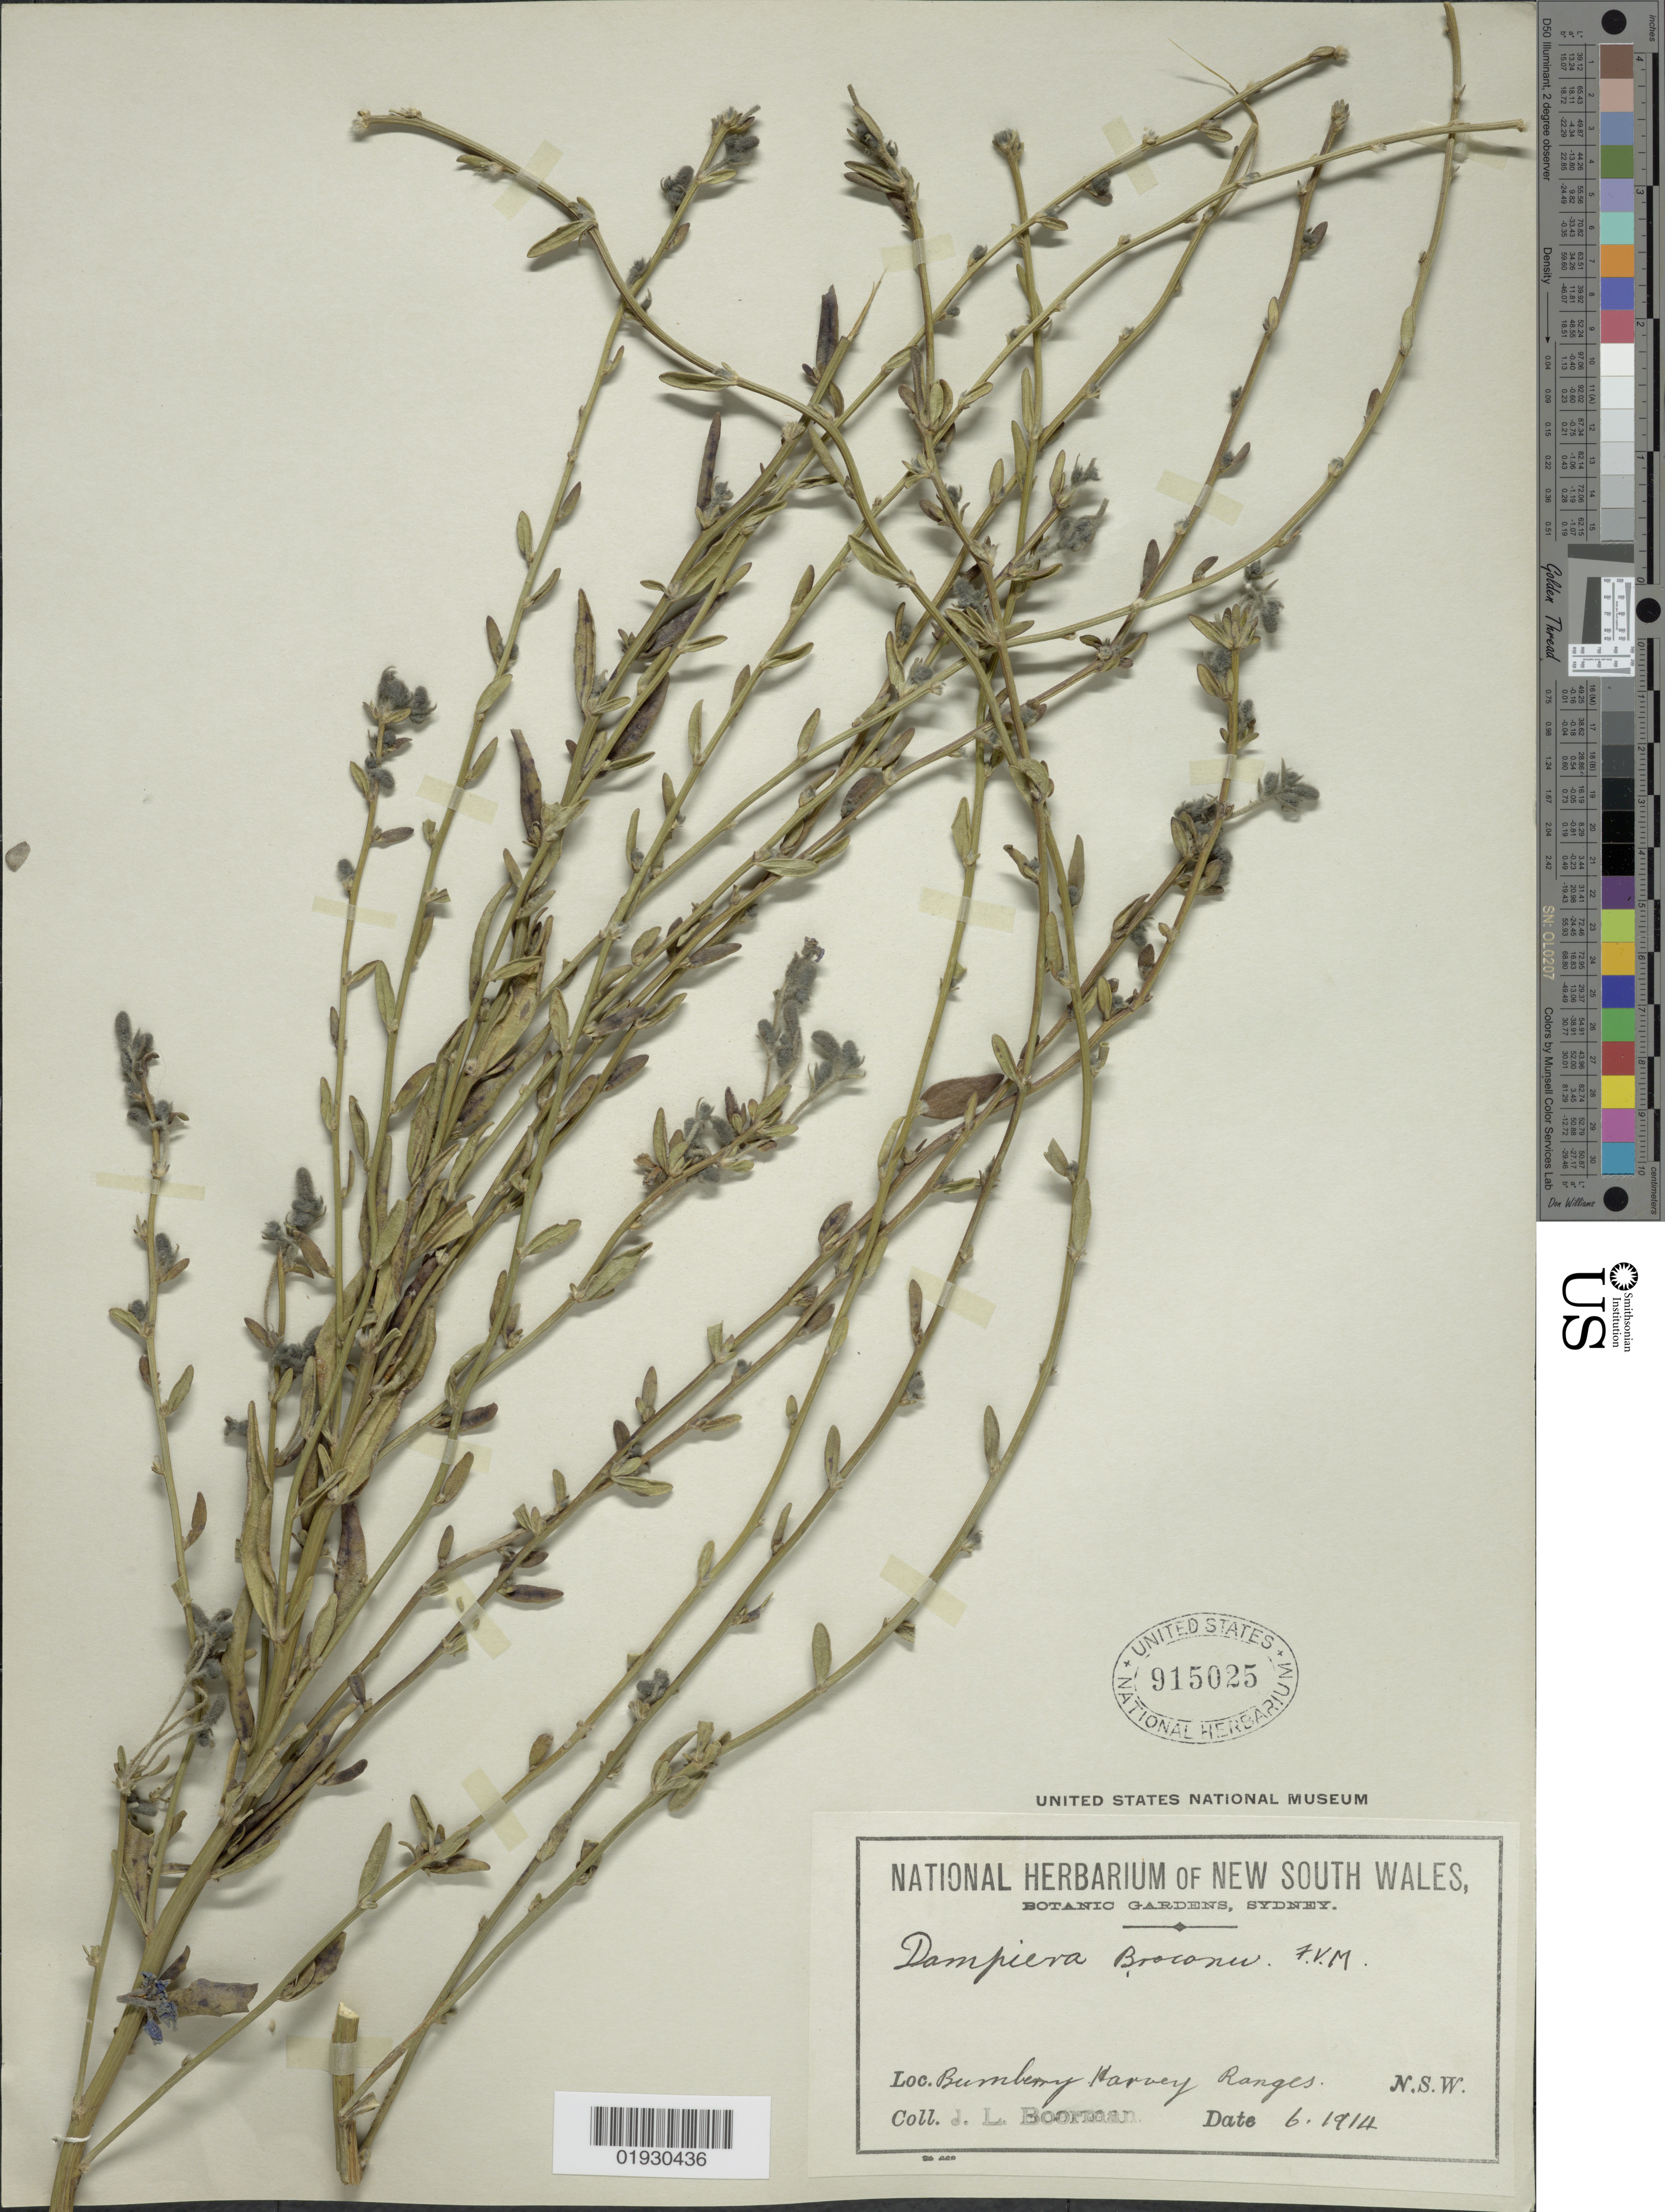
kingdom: Plantae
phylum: Tracheophyta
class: Magnoliopsida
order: Asterales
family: Goodeniaceae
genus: Dampiera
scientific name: Dampiera brownii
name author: F. Muell.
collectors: J. Boorman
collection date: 1914-06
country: Australia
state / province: New South Wales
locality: Bumberry Harvey Ranges. N.S.W.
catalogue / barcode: US 915025